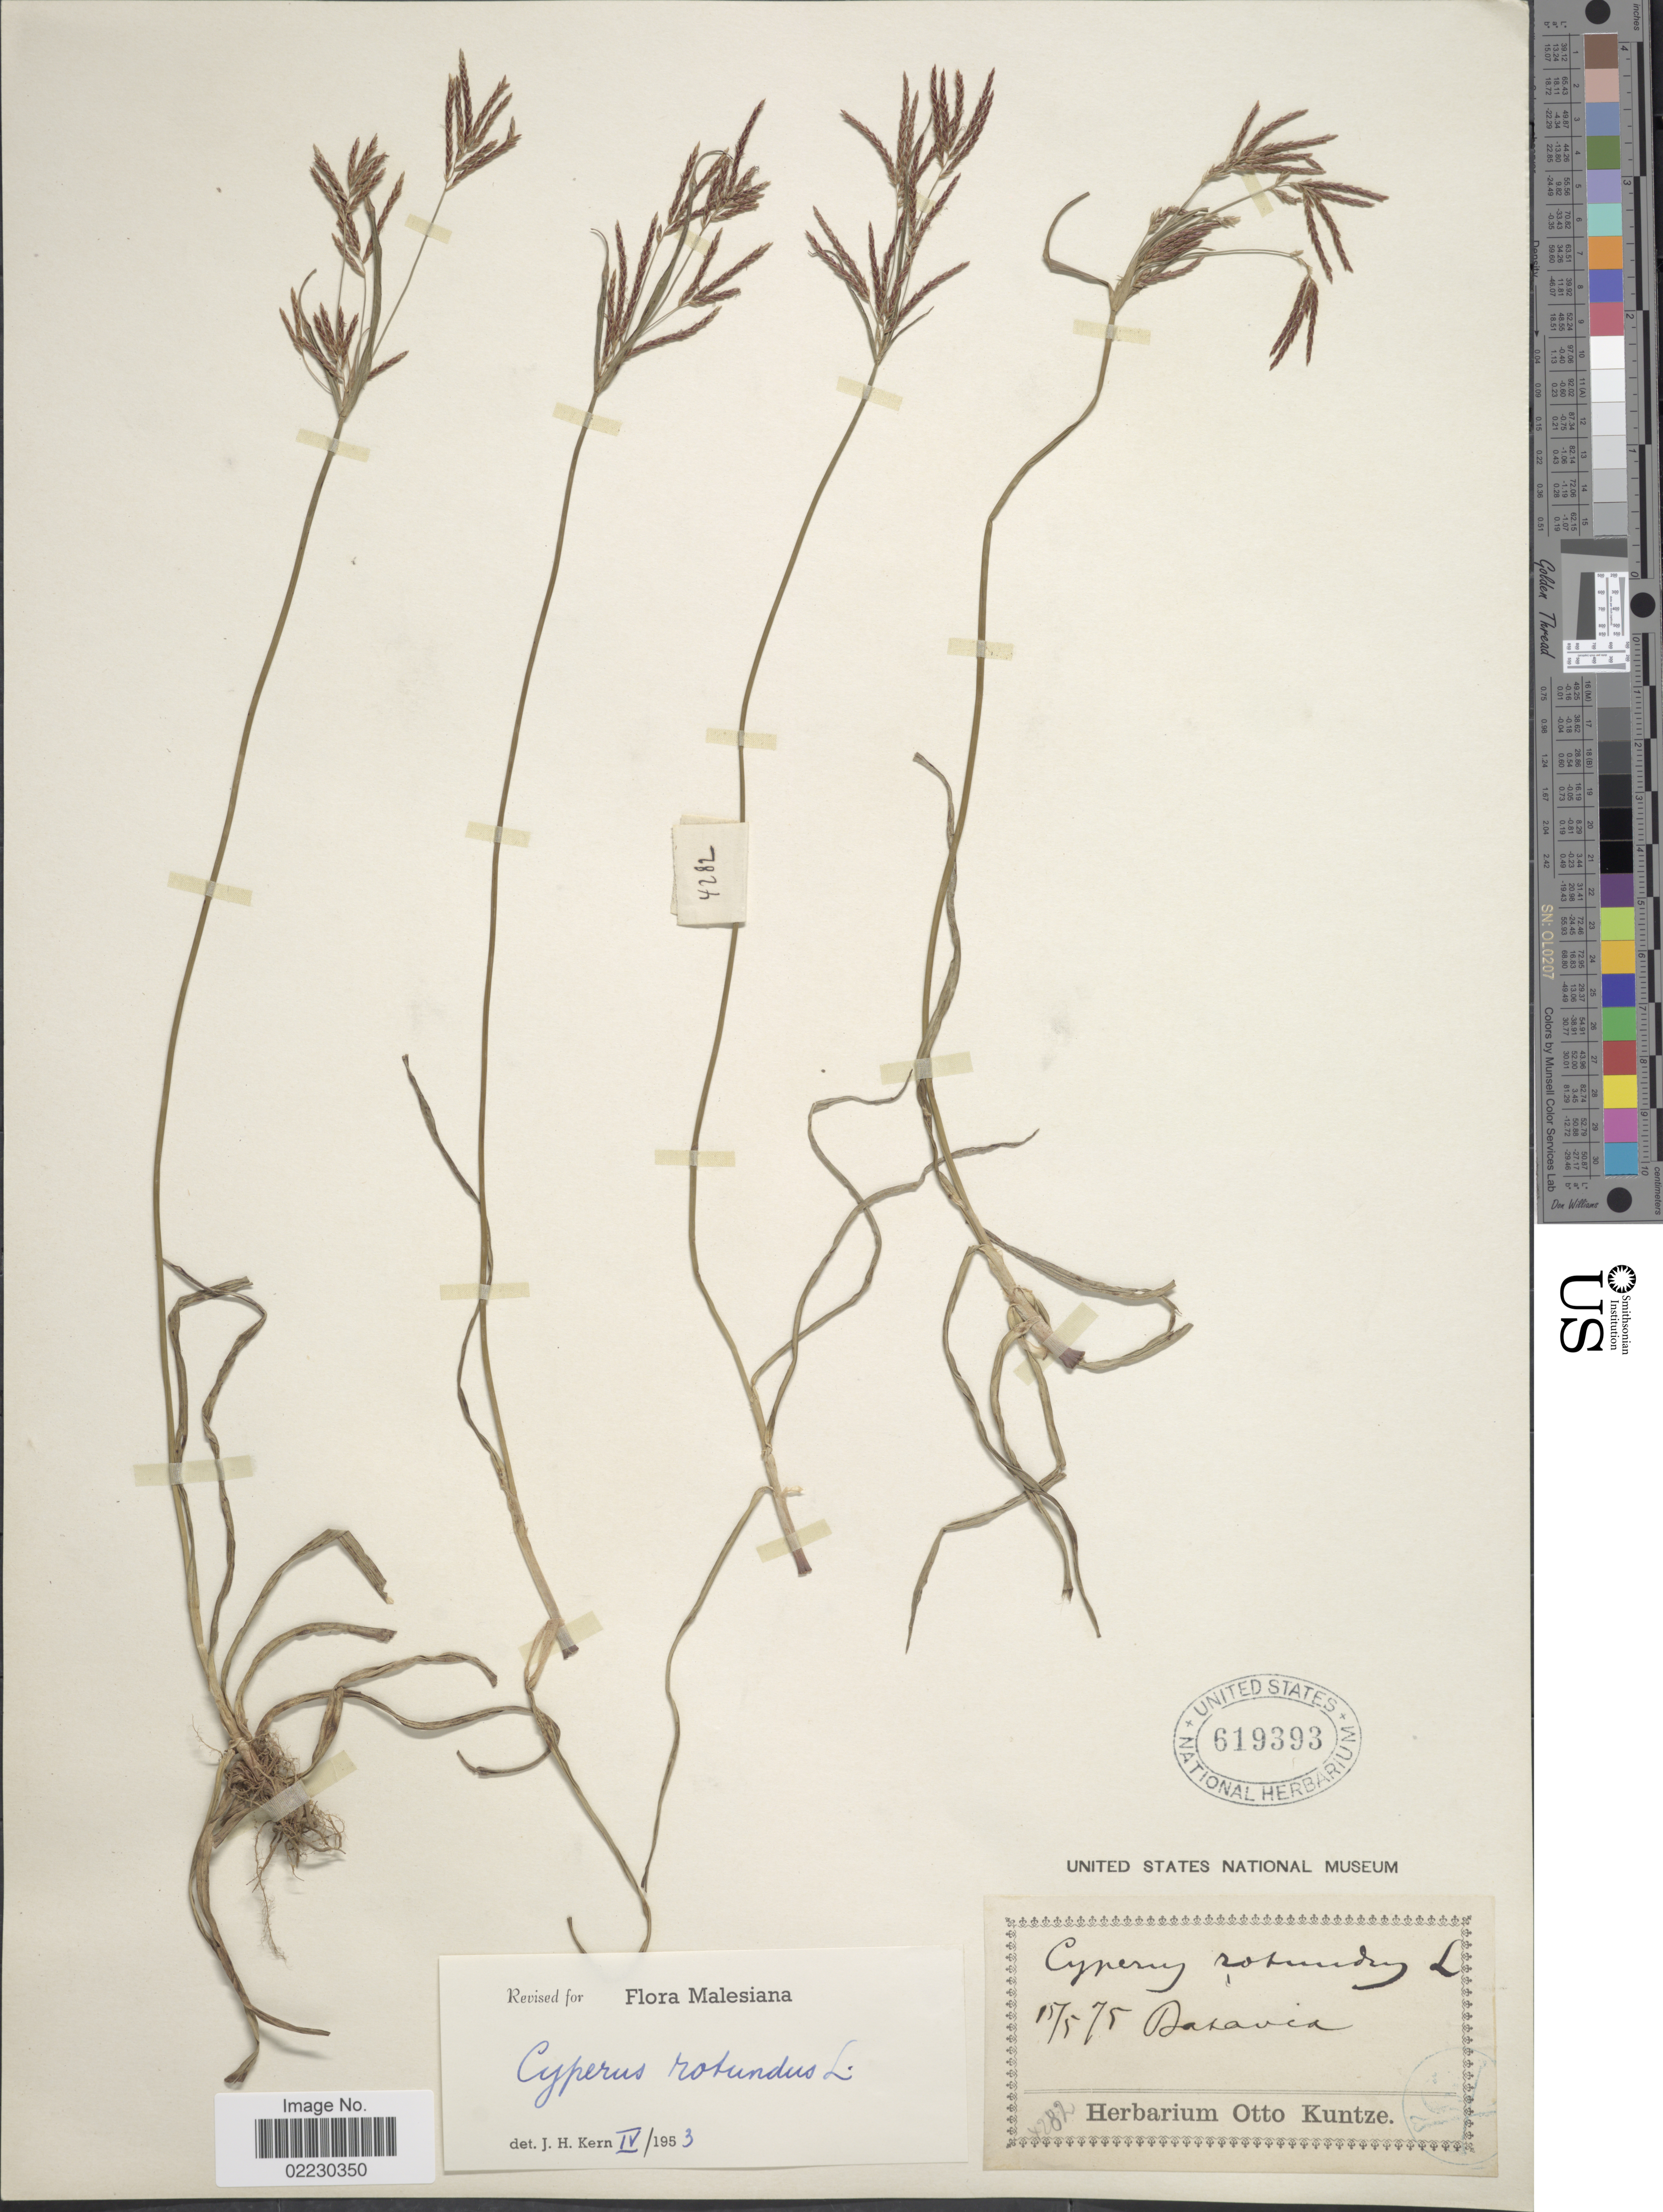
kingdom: Plantae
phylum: Tracheophyta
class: Liliopsida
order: Poales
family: Cyperaceae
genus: Cyperus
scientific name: Cyperus rotundus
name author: L.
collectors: ex herb. Otto Kuntze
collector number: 4282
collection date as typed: Transcribed d/m/y: 15/5/75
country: Malaysia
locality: Malesiana, Dasavica [interpreted]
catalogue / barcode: US 619393